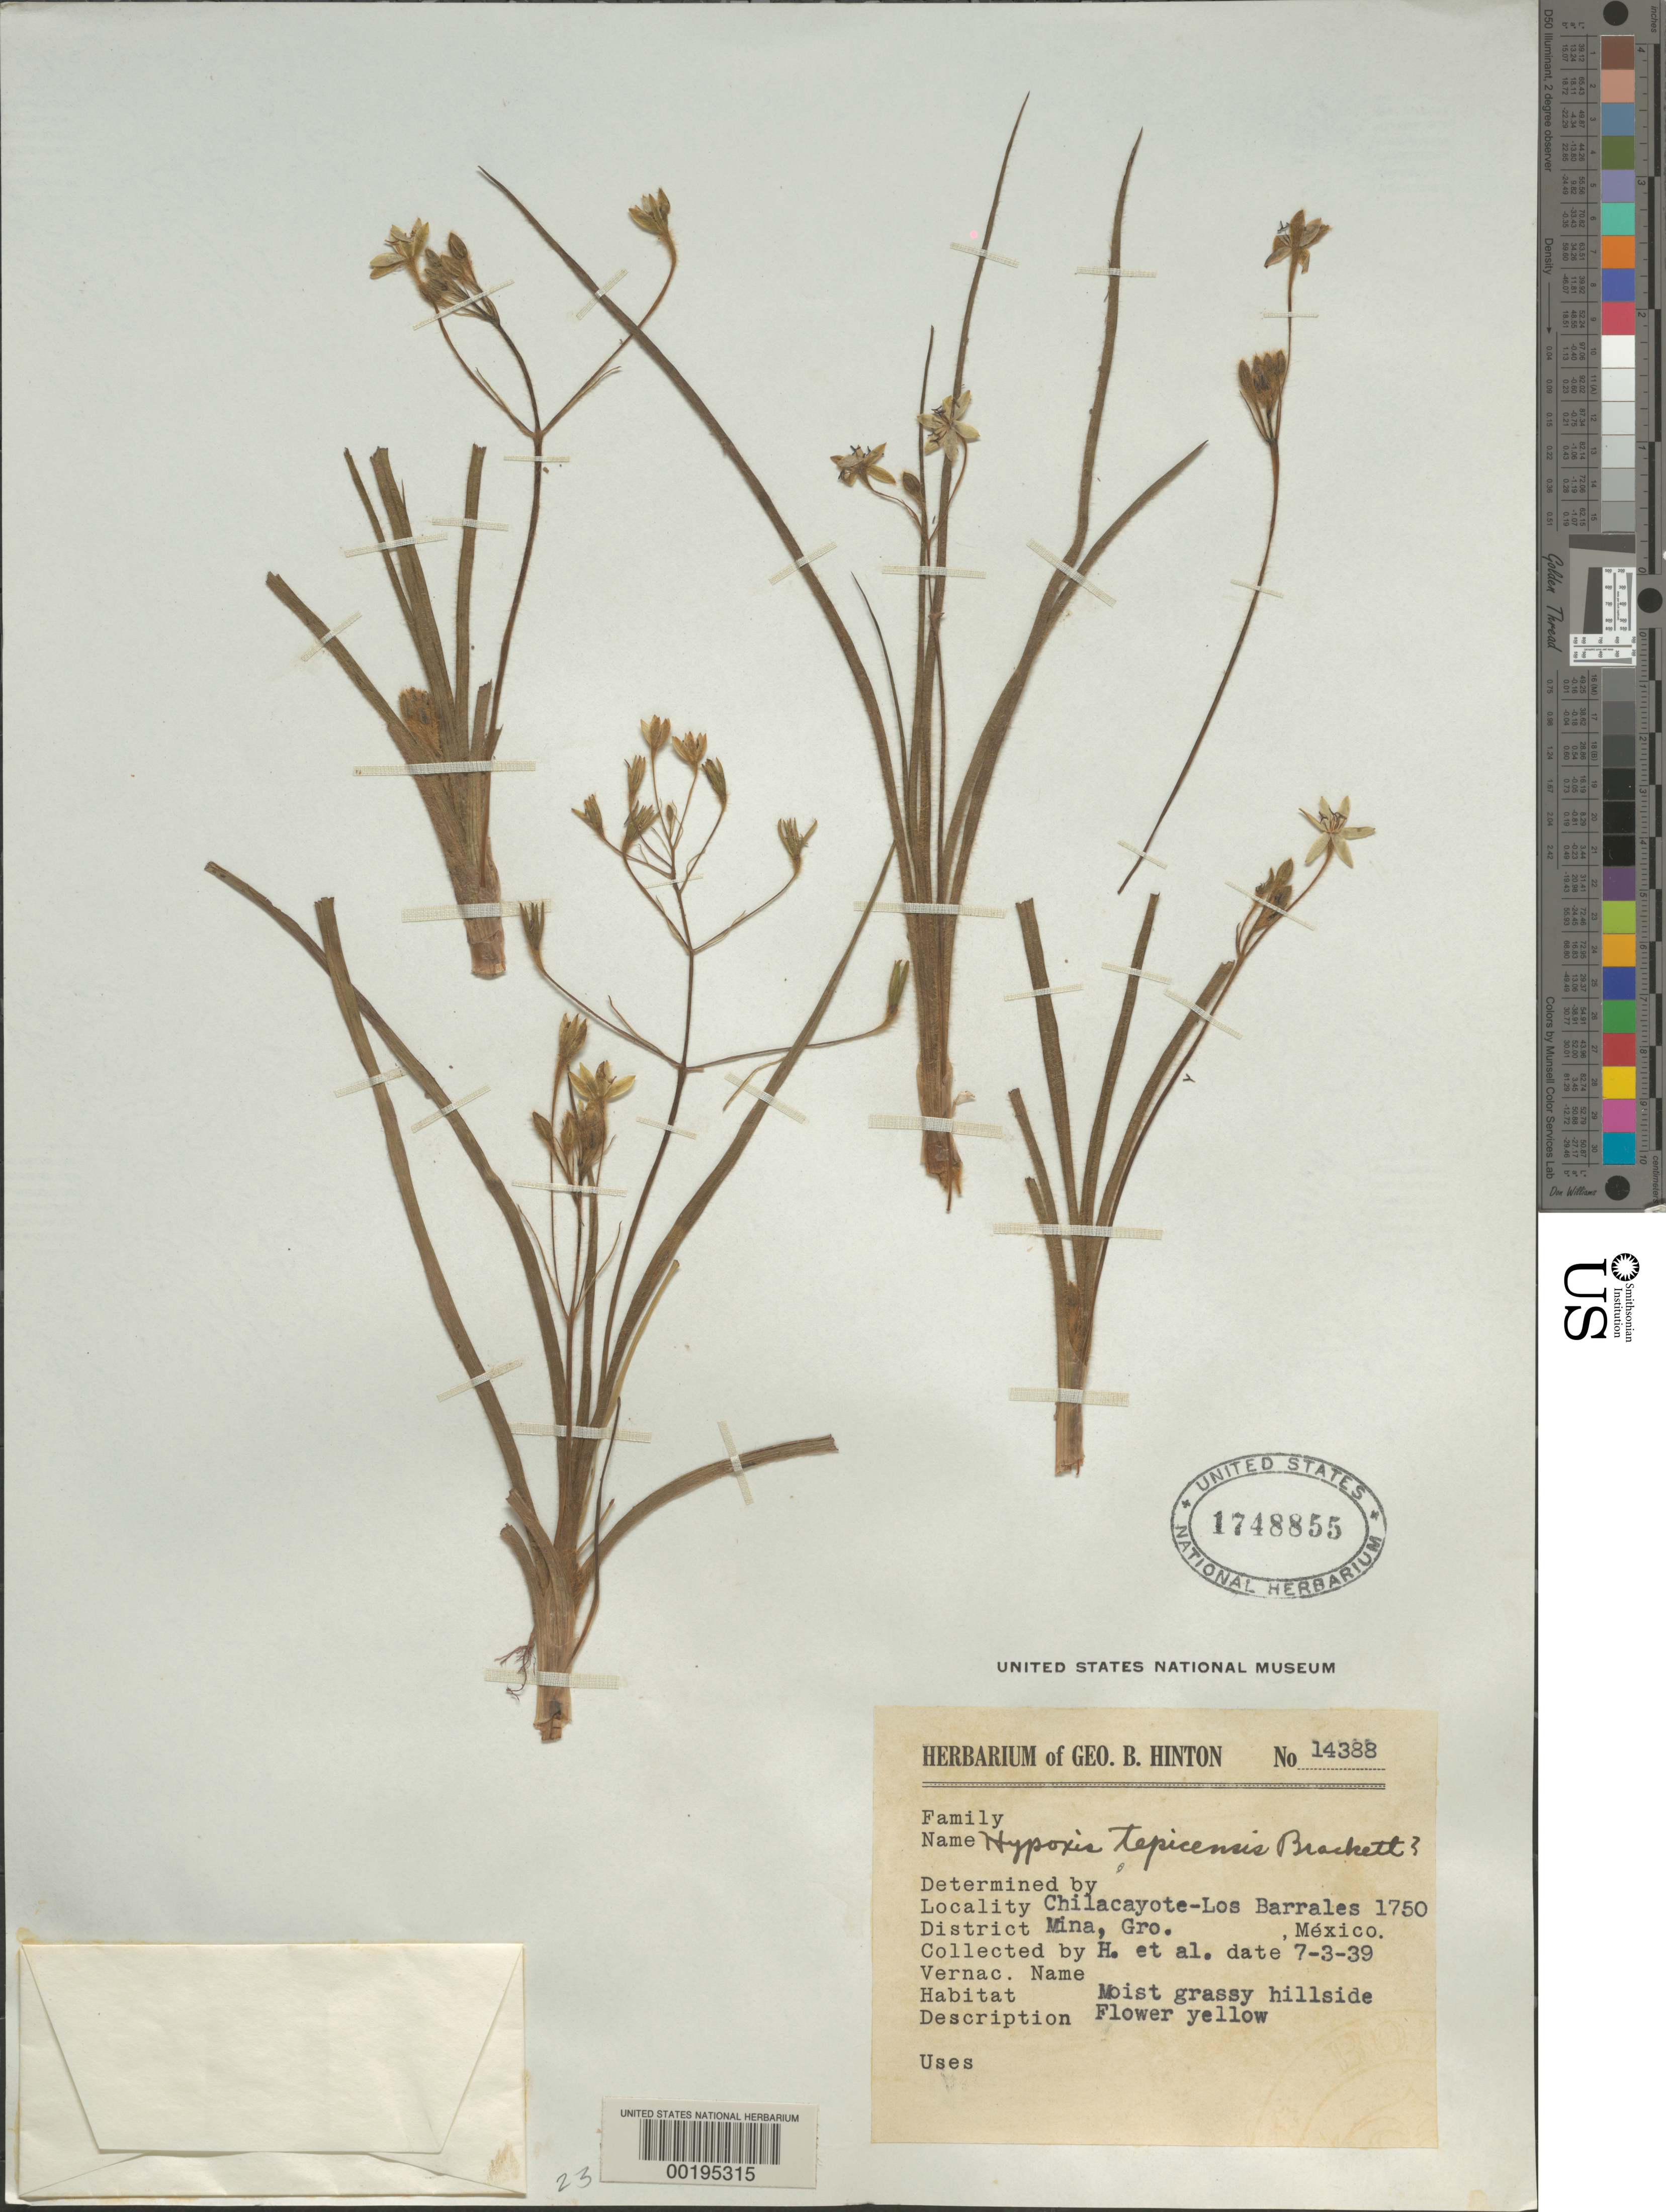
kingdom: Plantae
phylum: Tracheophyta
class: Liliopsida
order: Asparagales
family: Hypoxidaceae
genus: Hypoxis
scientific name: Hypoxis tepicensis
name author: Brackett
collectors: G. B. Hinton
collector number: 14388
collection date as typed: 03 Jul 1939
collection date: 1939-07-03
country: Mexico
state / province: Guerrero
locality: Mina mun. (?), chilacayote-los barrales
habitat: Moist grassy hillside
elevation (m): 1750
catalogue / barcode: US 1748855